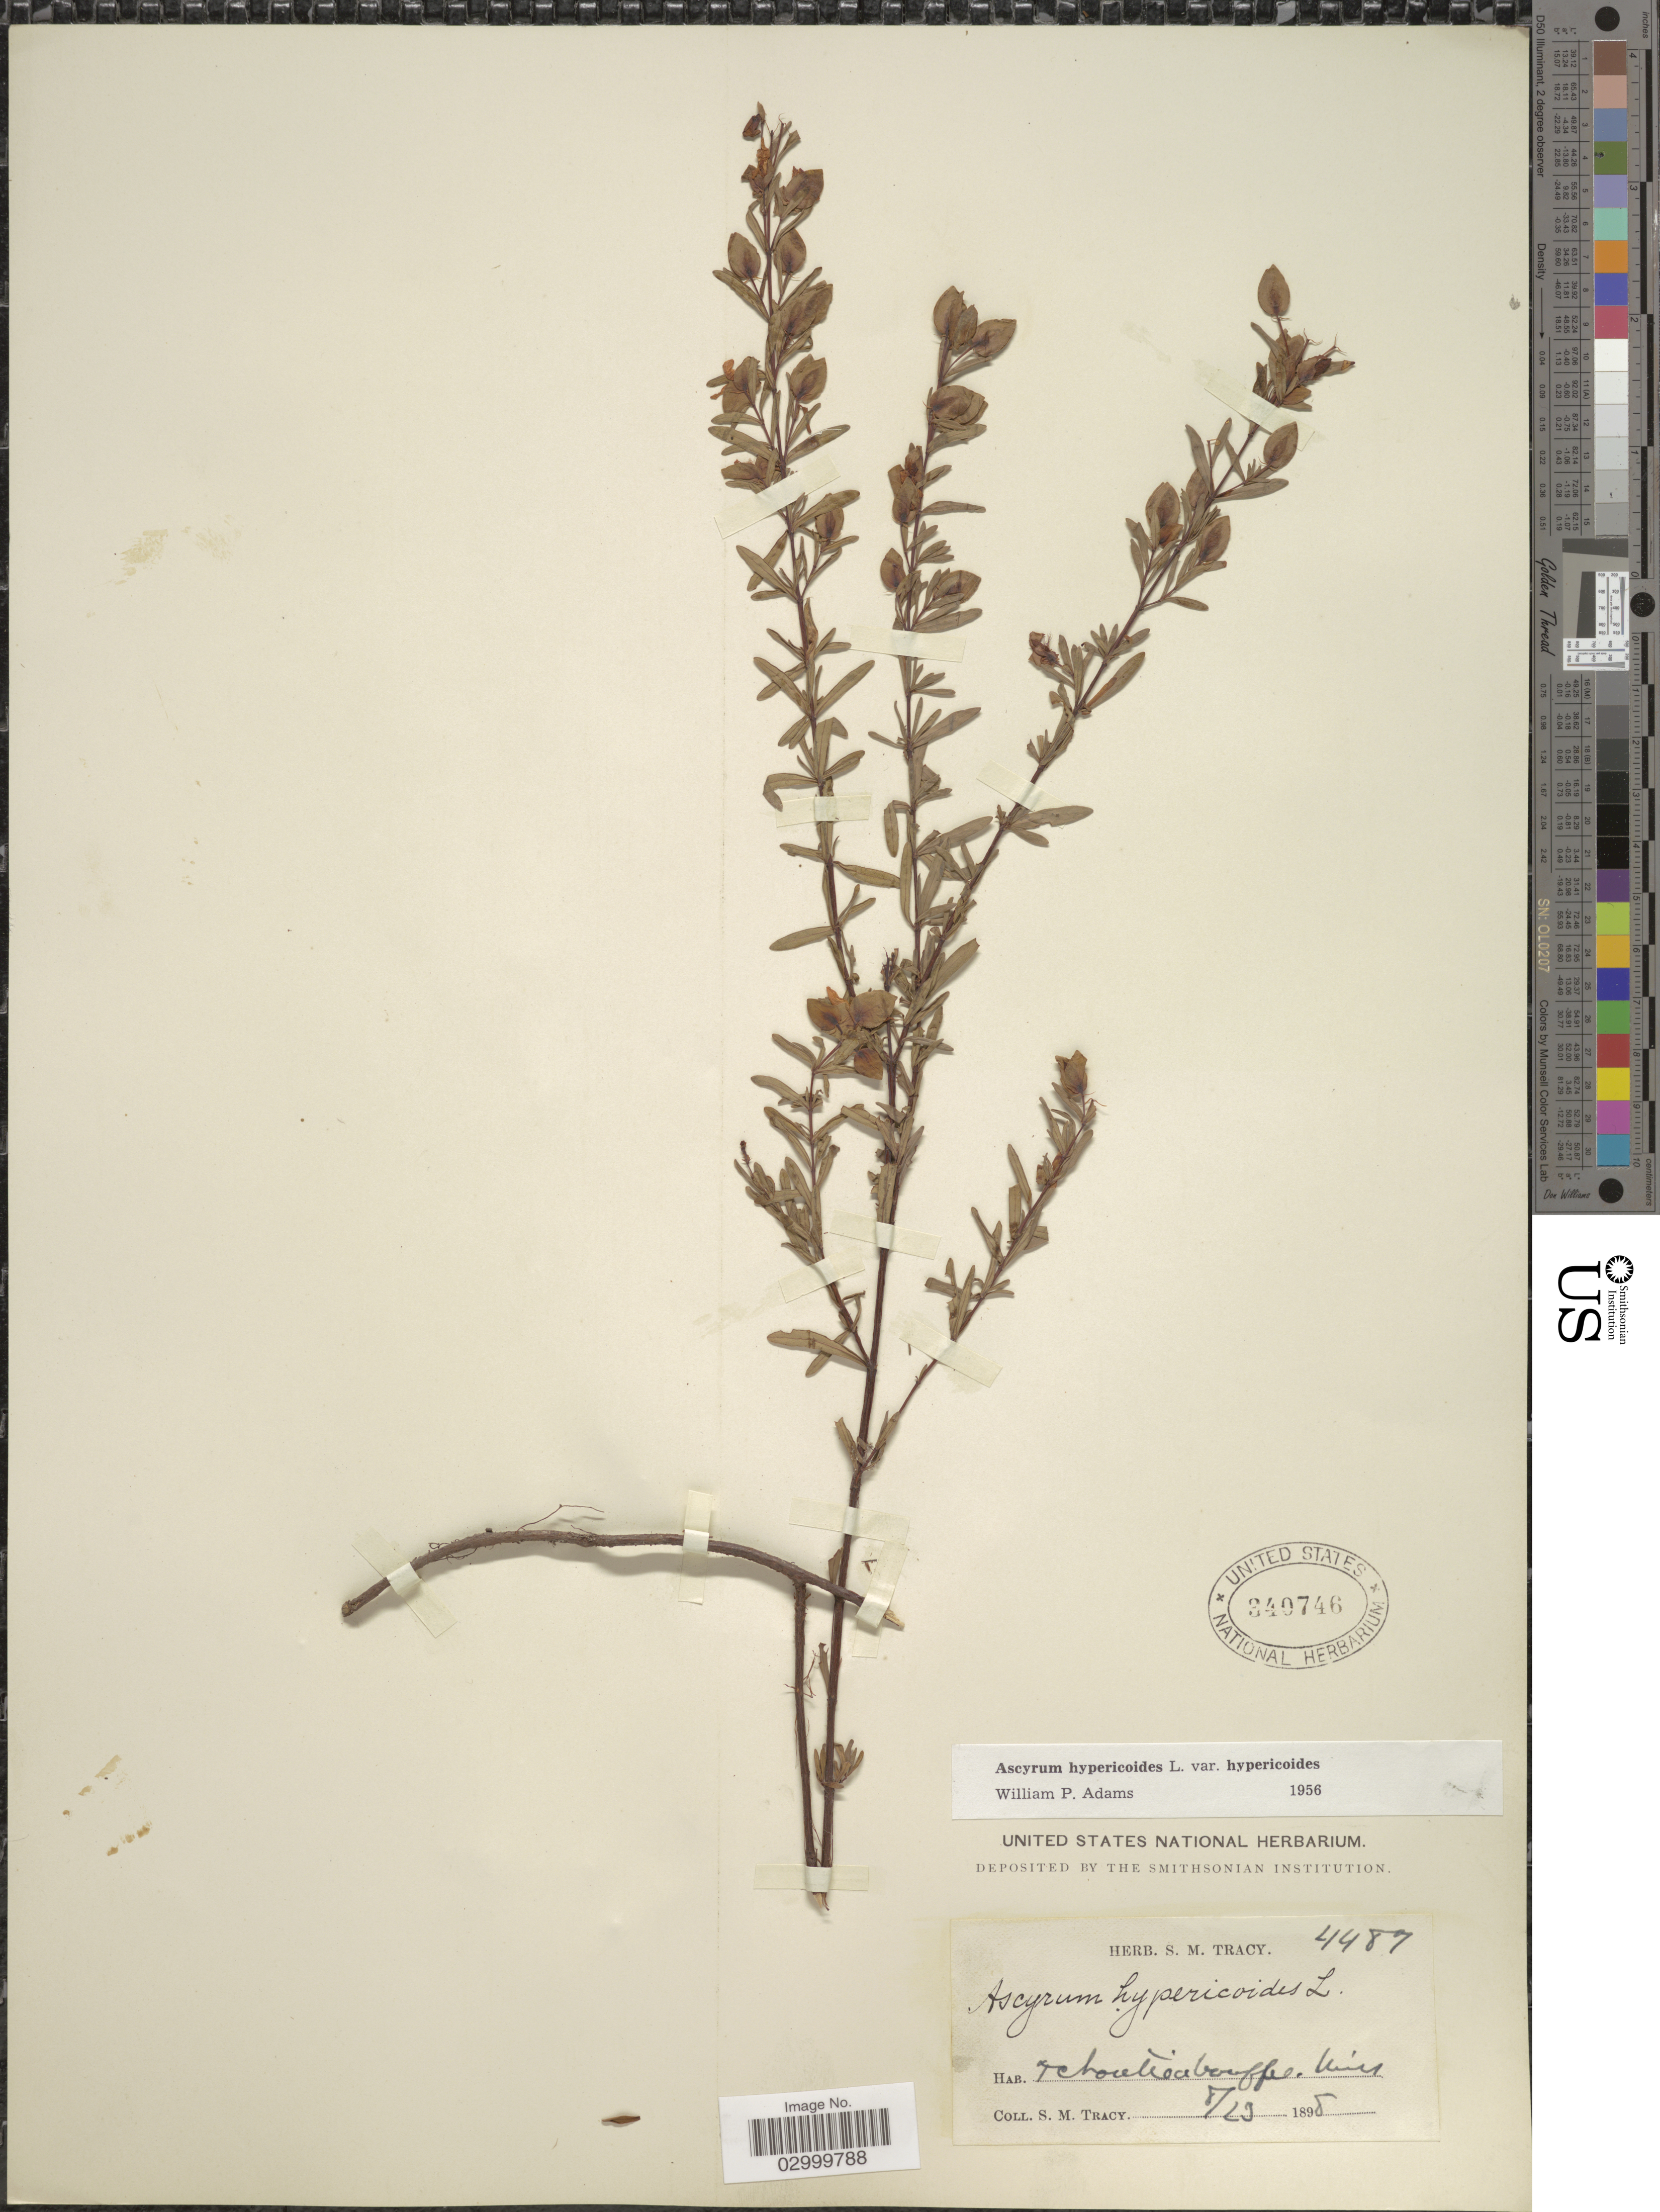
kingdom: Plantae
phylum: Tracheophyta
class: Magnoliopsida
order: Malpighiales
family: Hypericaceae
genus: Hypericum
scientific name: Hypericum hypericoides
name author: (L.) Crantz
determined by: Strong, Mark T., (BOT), Smithsonian Institution - National Museum of Natural History (UNITED STATES)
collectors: S. M. Tracy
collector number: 4487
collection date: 1898-08-23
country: United States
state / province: Mississippi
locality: Tchoutacabouffa.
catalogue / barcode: US 340746